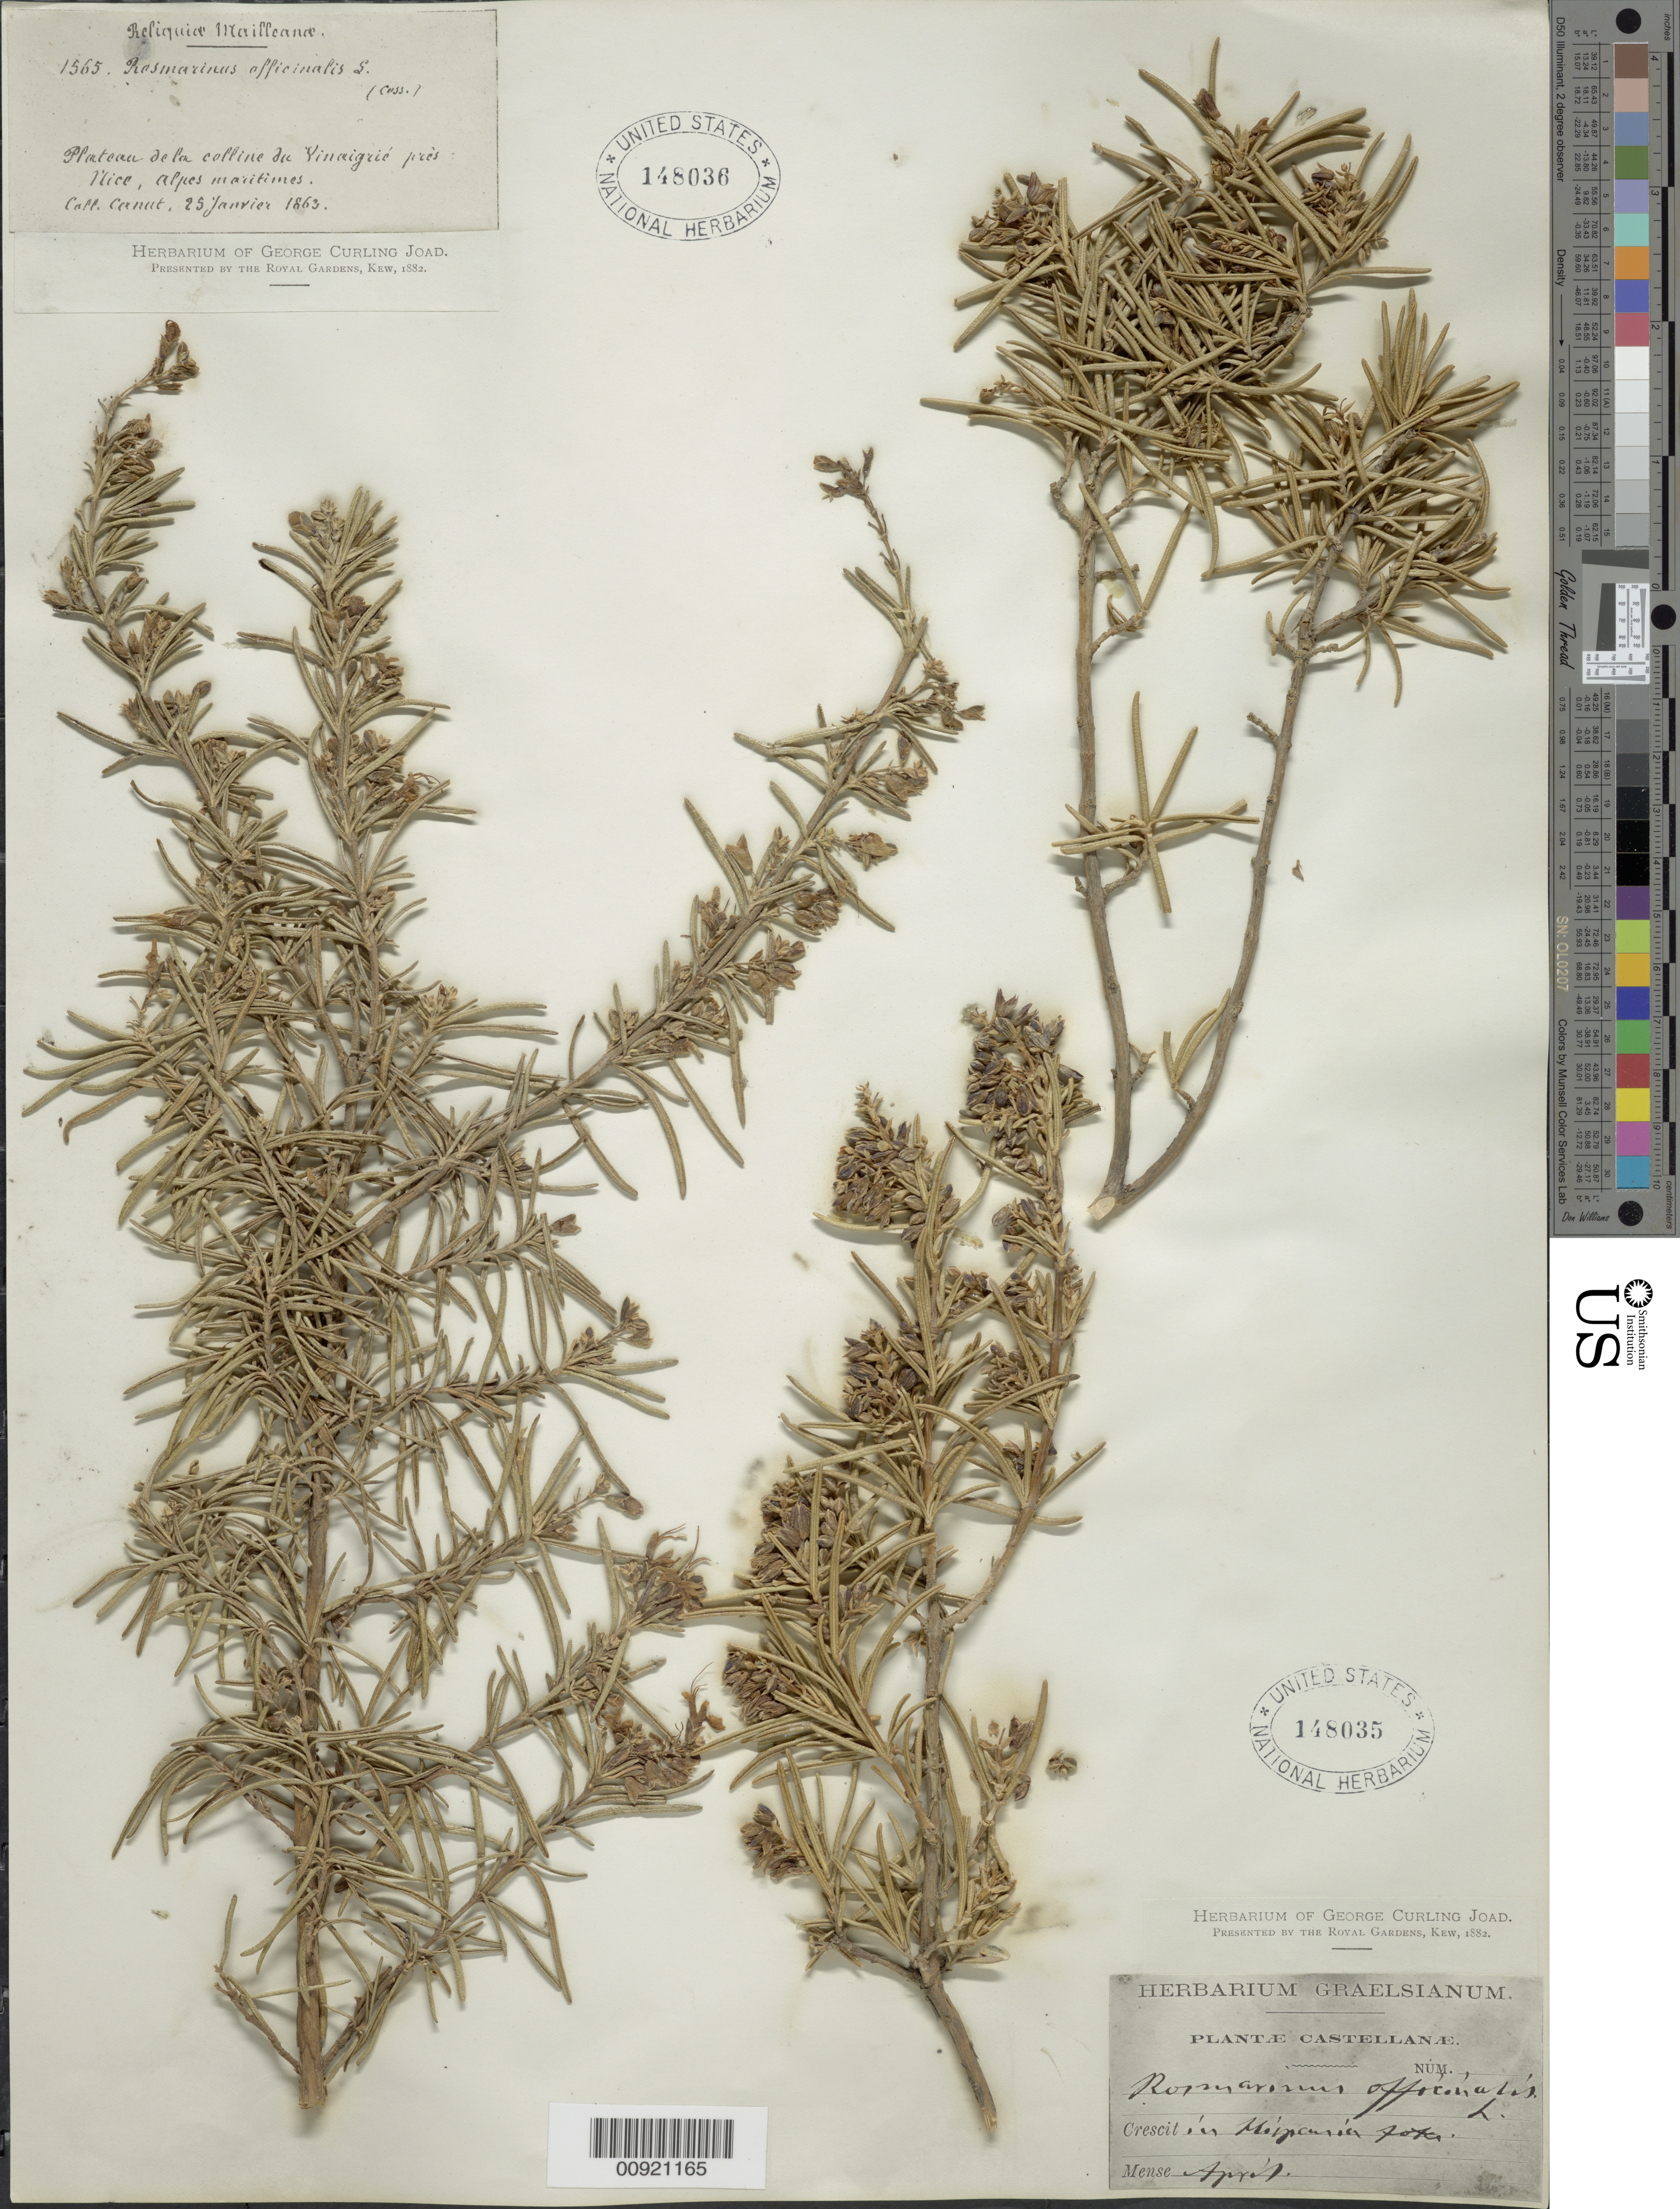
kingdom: Plantae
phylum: Tracheophyta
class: Magnoliopsida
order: Lamiales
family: Lamiaceae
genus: Rosmarinus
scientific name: Rosmarinus officinalis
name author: L.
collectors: Canut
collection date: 1863-01-25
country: France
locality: Plateau de la colline du Vinaigrié près Nice, Alpes maritimes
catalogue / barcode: US 148035-2